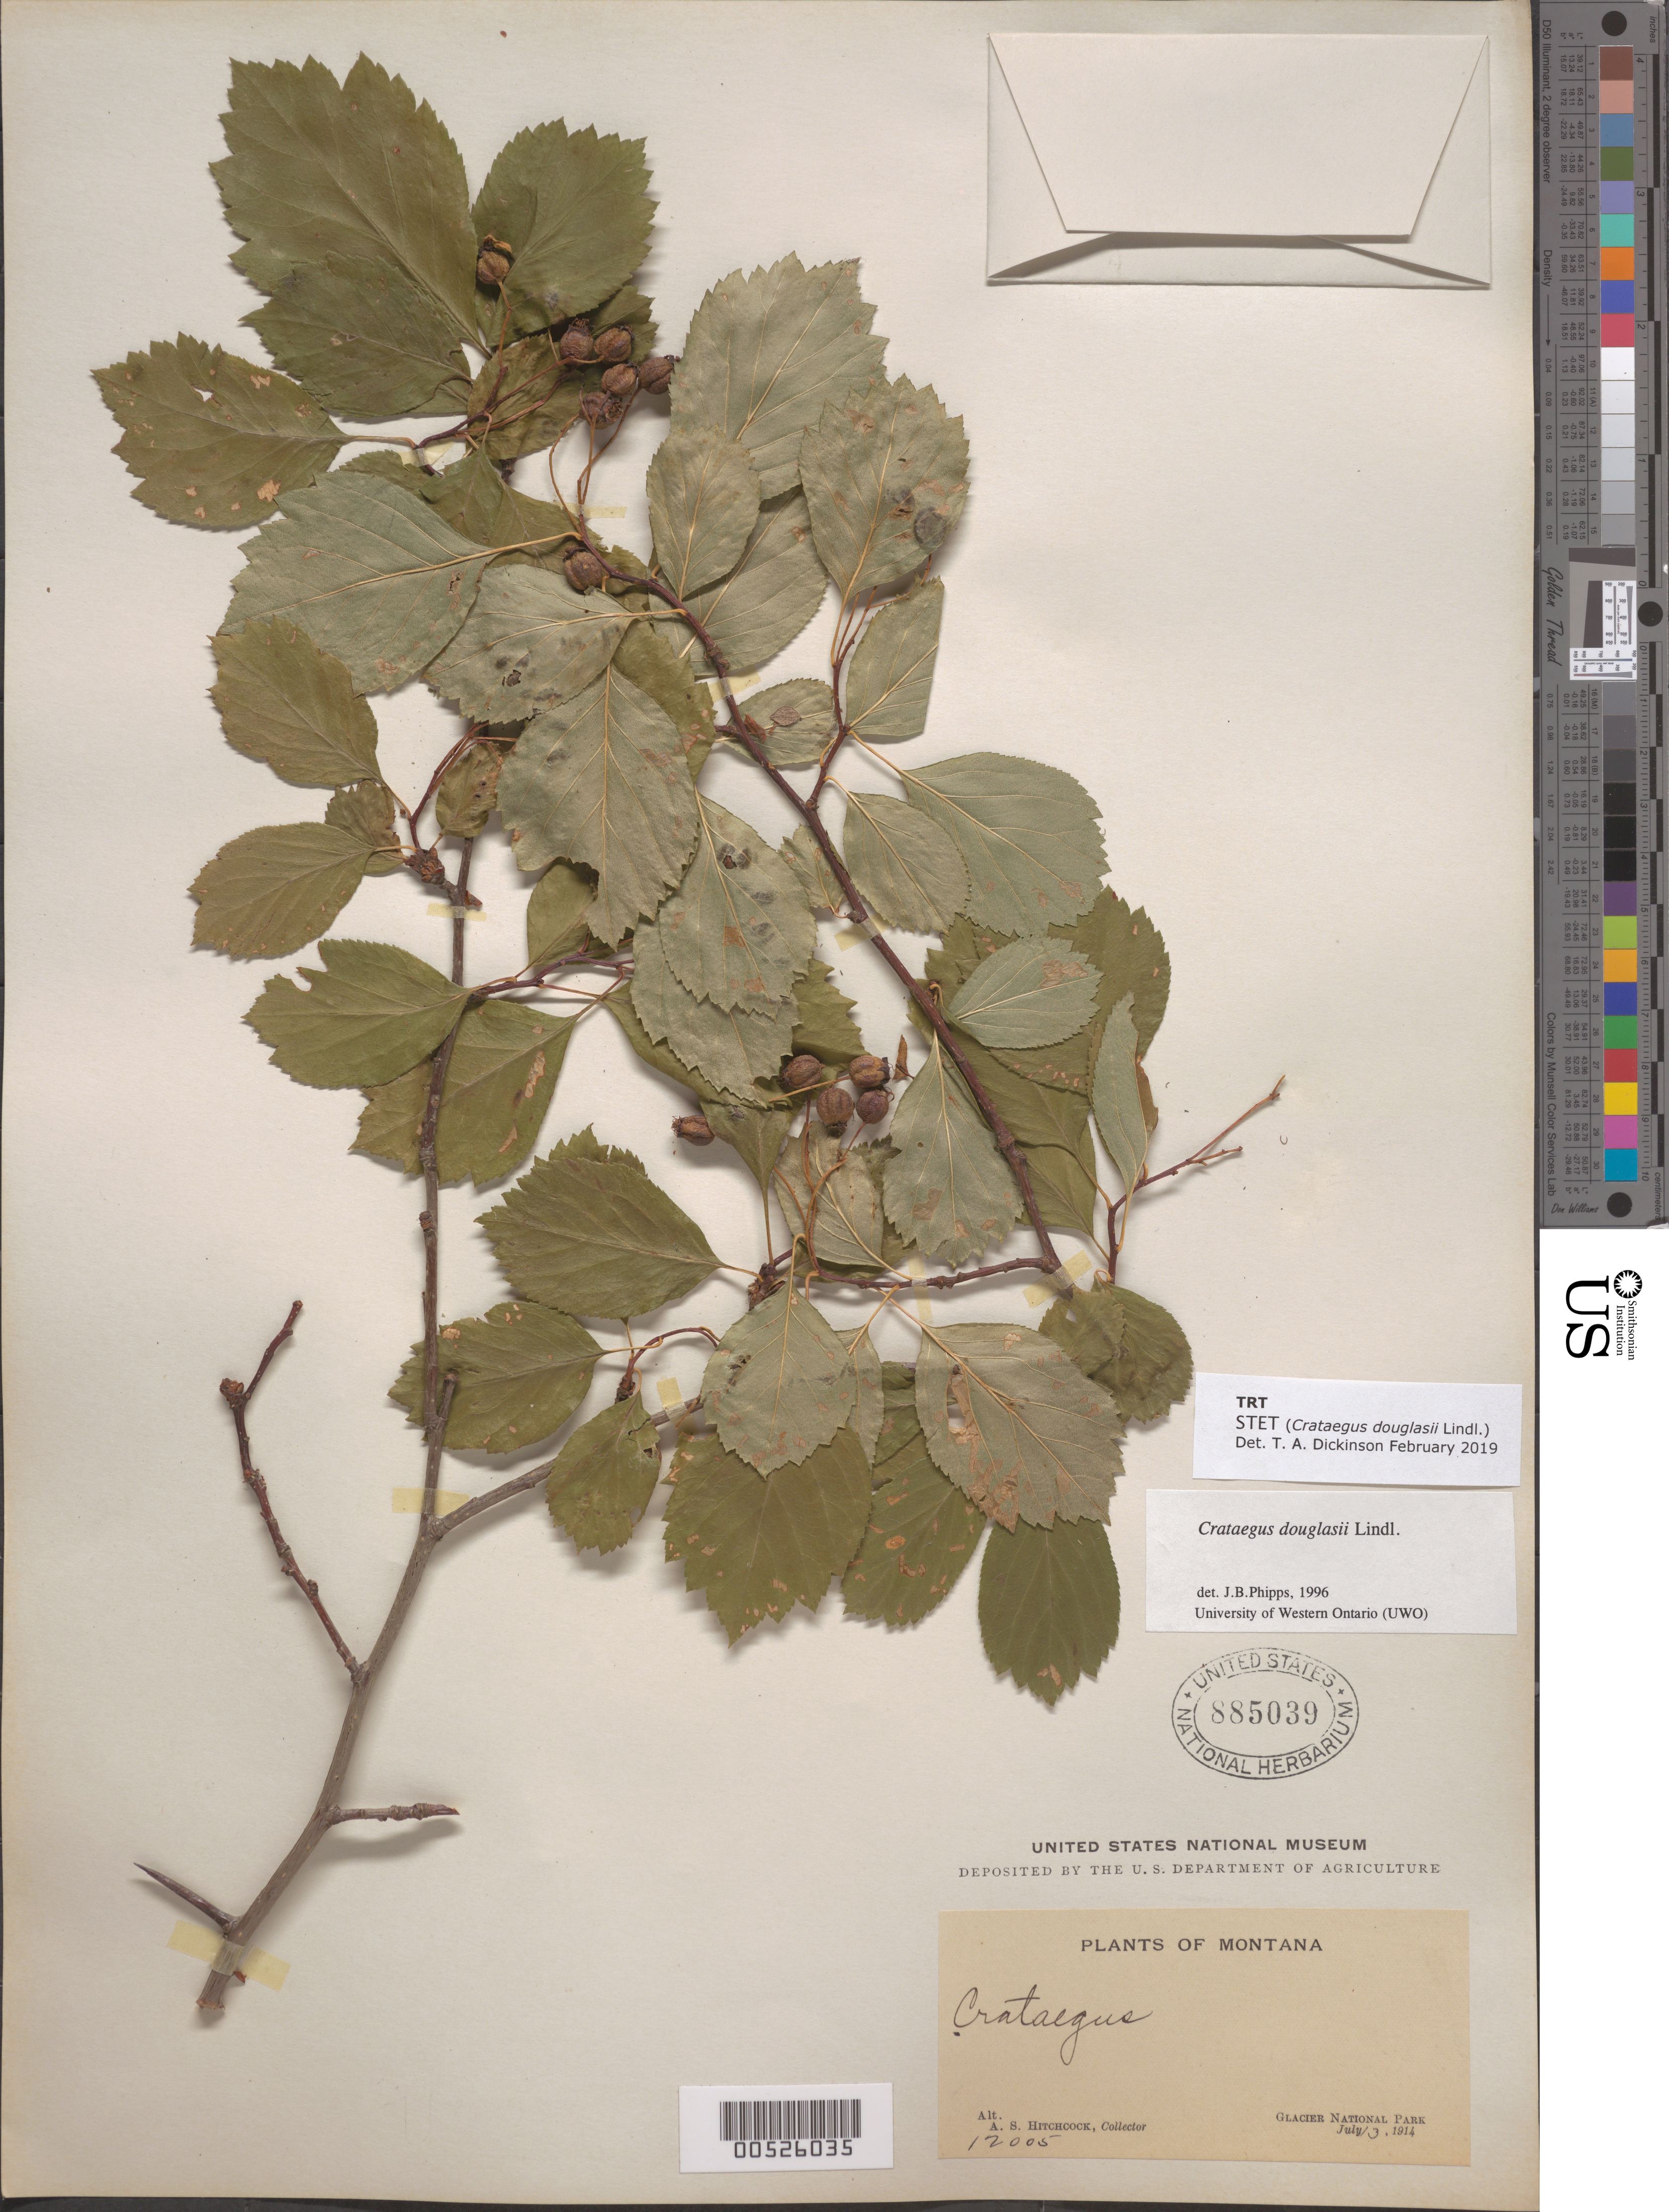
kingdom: Plantae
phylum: Tracheophyta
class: Magnoliopsida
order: Rosales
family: Rosaceae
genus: Crataegus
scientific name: Crataegus douglasii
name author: Lindl.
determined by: Phipps, James B., (UWO), University of Western Ontario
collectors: A. S. Hitchcock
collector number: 12005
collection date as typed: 03 Jul 1914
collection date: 1914-07-03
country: United States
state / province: Montana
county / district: Flathead / Glacier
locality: Glacier Nat'l Park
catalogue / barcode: US 885039